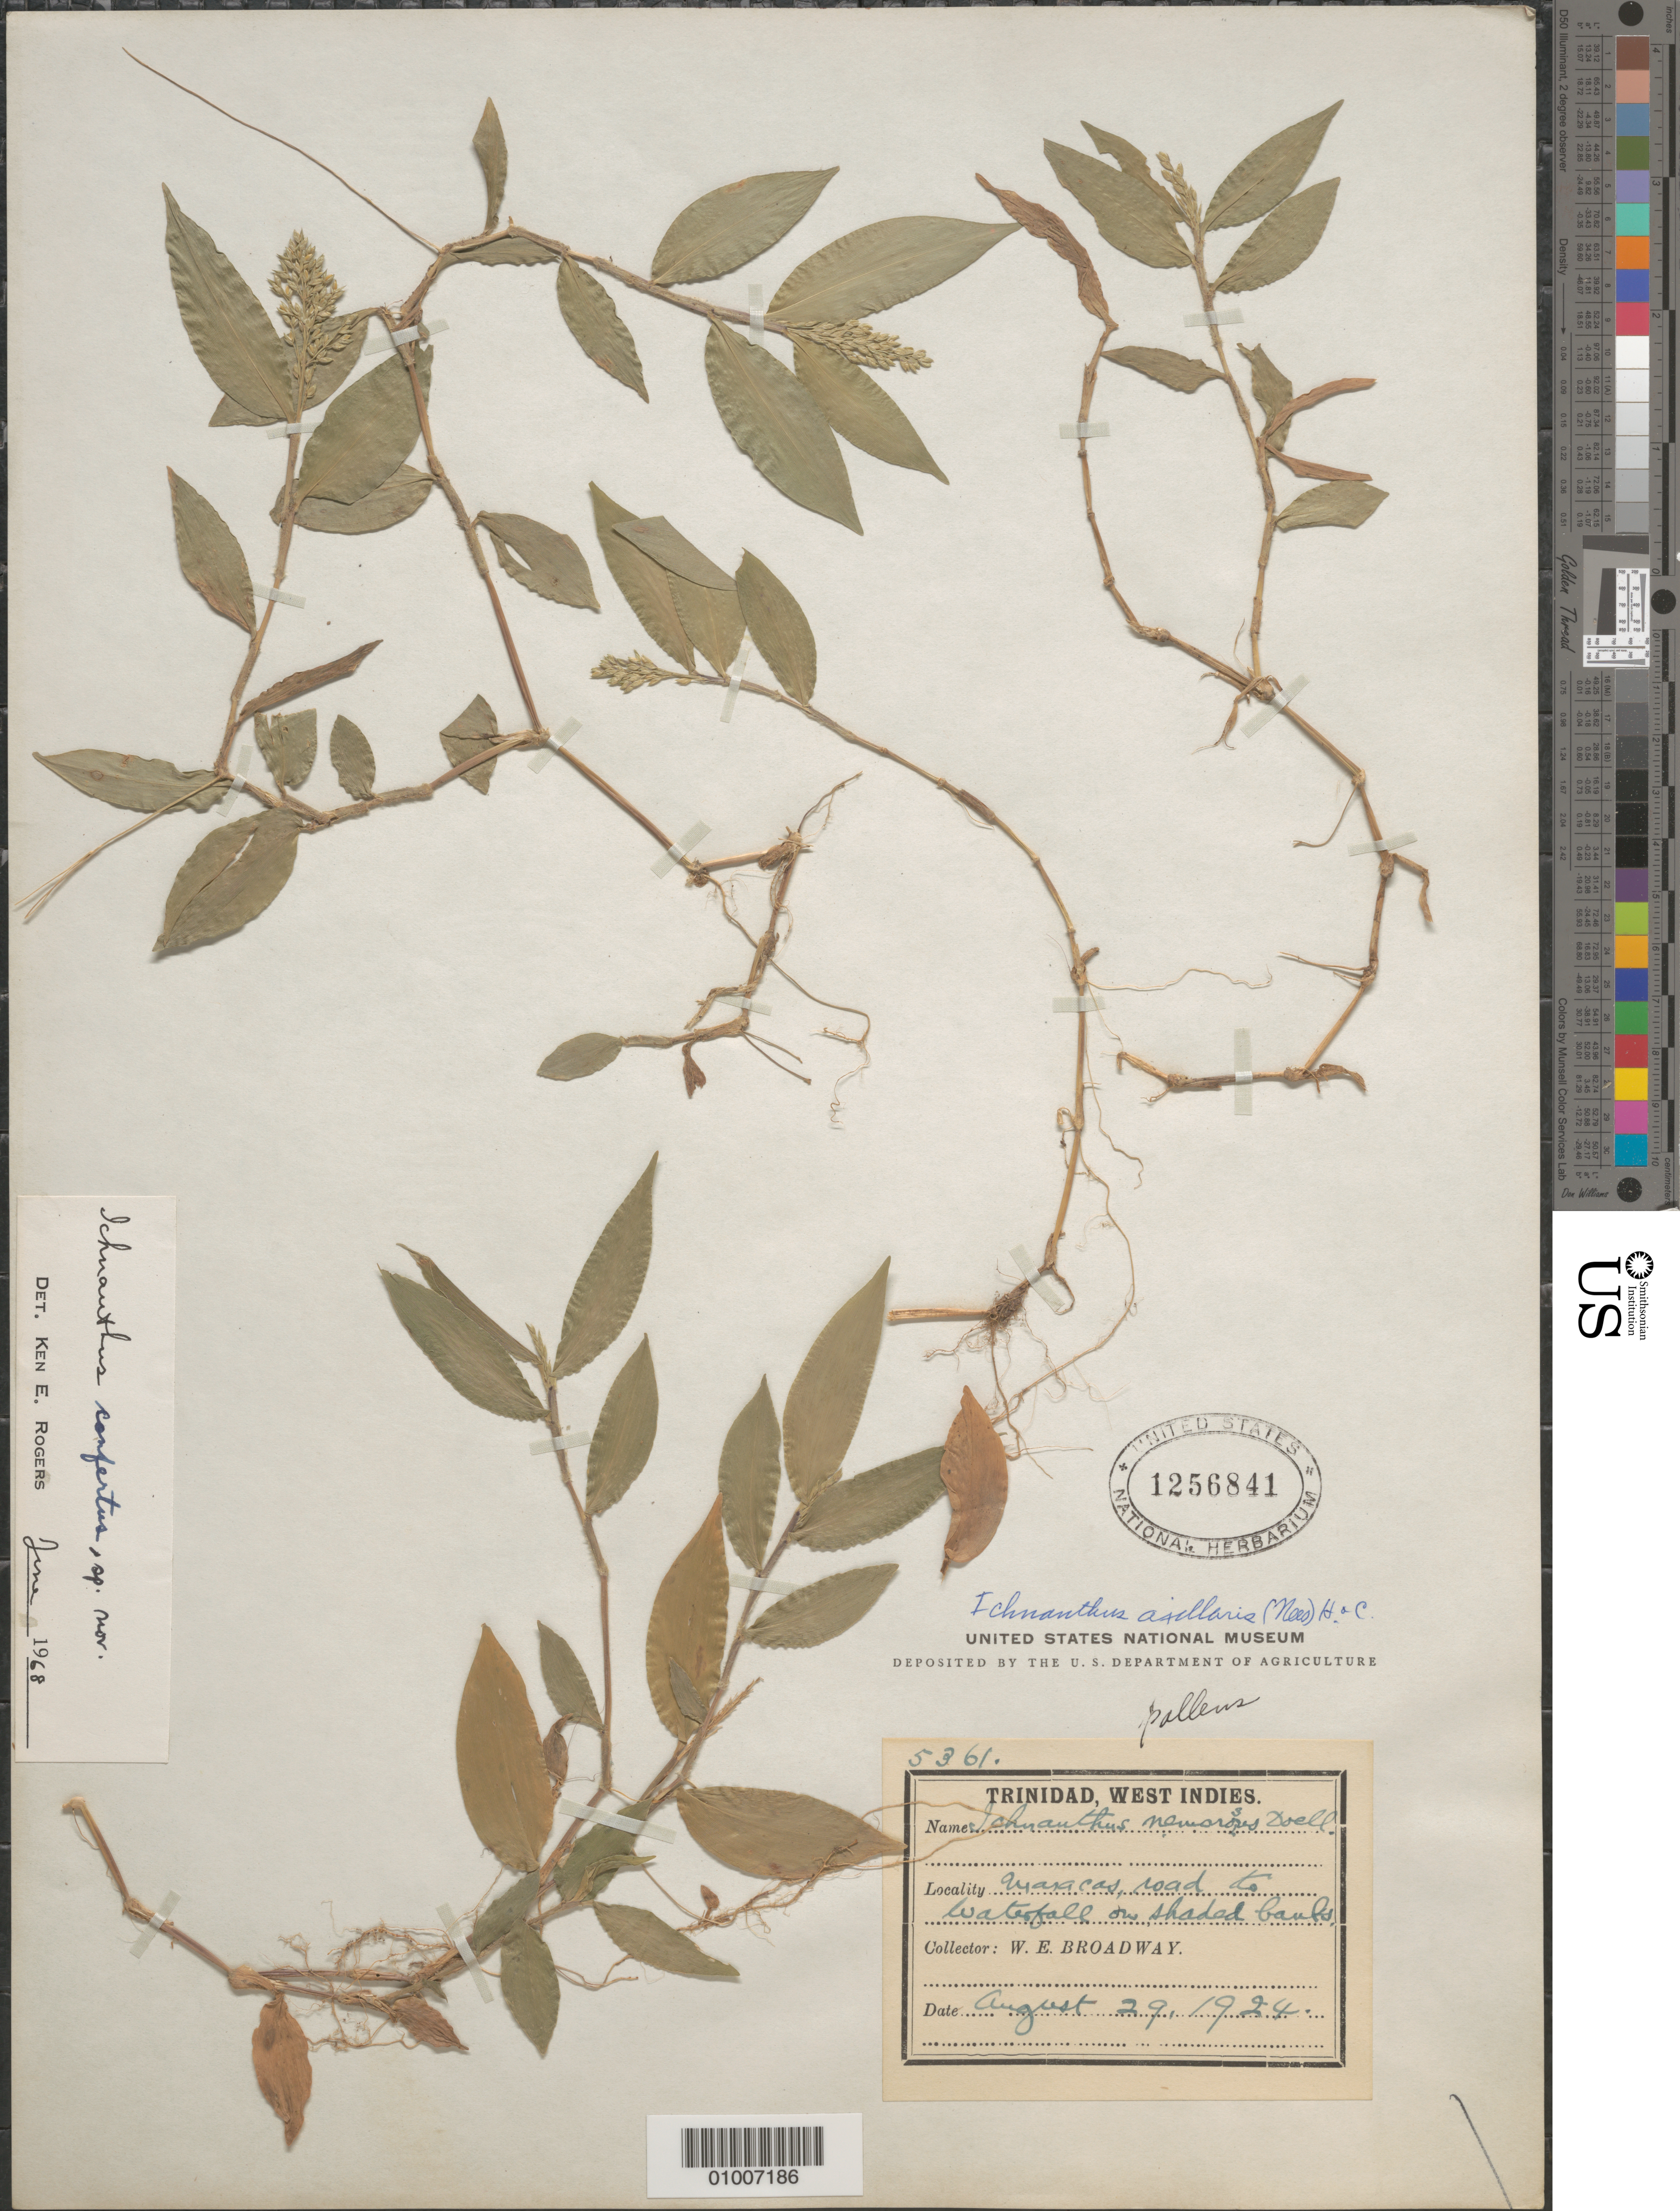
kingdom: Plantae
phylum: Tracheophyta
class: Liliopsida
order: Poales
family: Poaceae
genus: Ichnanthus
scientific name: Ichnanthus confertus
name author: K.E. Rogers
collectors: W. E. Broadway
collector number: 5361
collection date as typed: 29 Aug 1924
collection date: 1924-08-29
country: Trinidad and Tobago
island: Trinidad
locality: Maracas, road to waterfall on shaded banks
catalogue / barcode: US 1256841